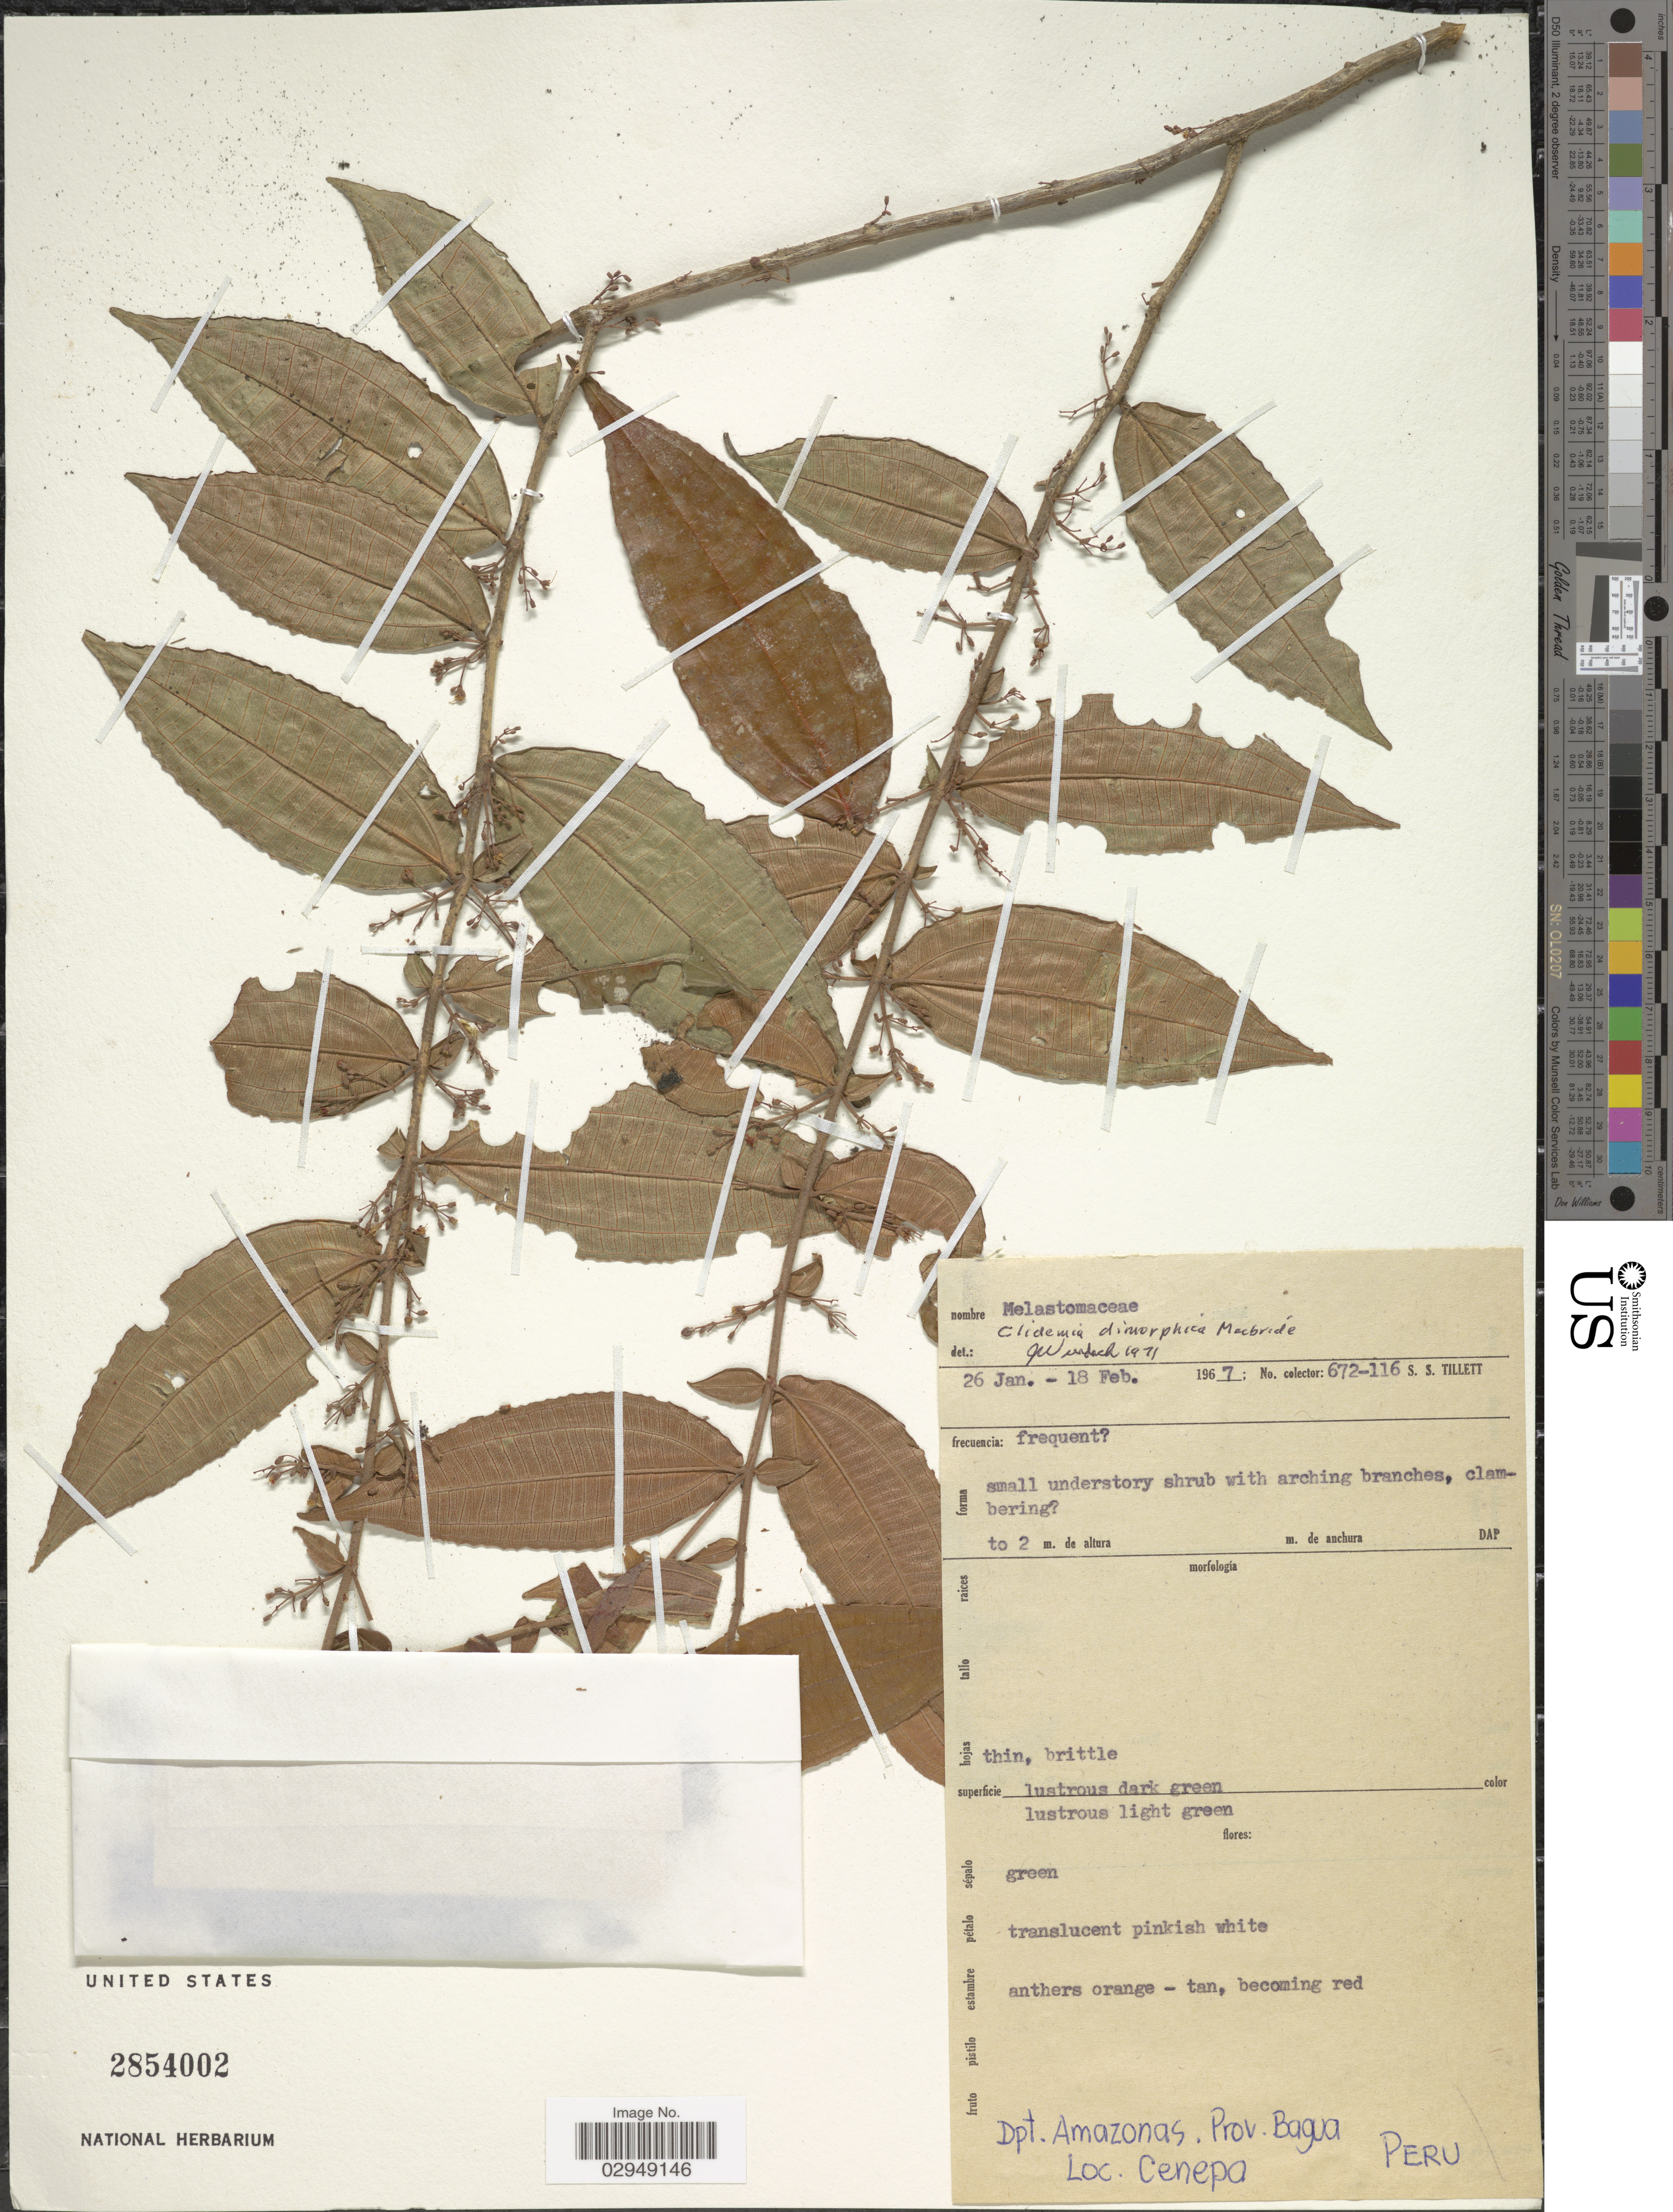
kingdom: Plantae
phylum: Tracheophyta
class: Magnoliopsida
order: Myrtales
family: Melastomataceae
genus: Clidemia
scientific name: Clidemia dimorphica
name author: J.F. Macbr.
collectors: S. S. Tillett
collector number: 672-116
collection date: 1967-01-26/1967-02-18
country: Peru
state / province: Amazonas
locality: Dpt. Amazonas, Prov. Bagua, Cenepa.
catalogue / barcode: US 2854002